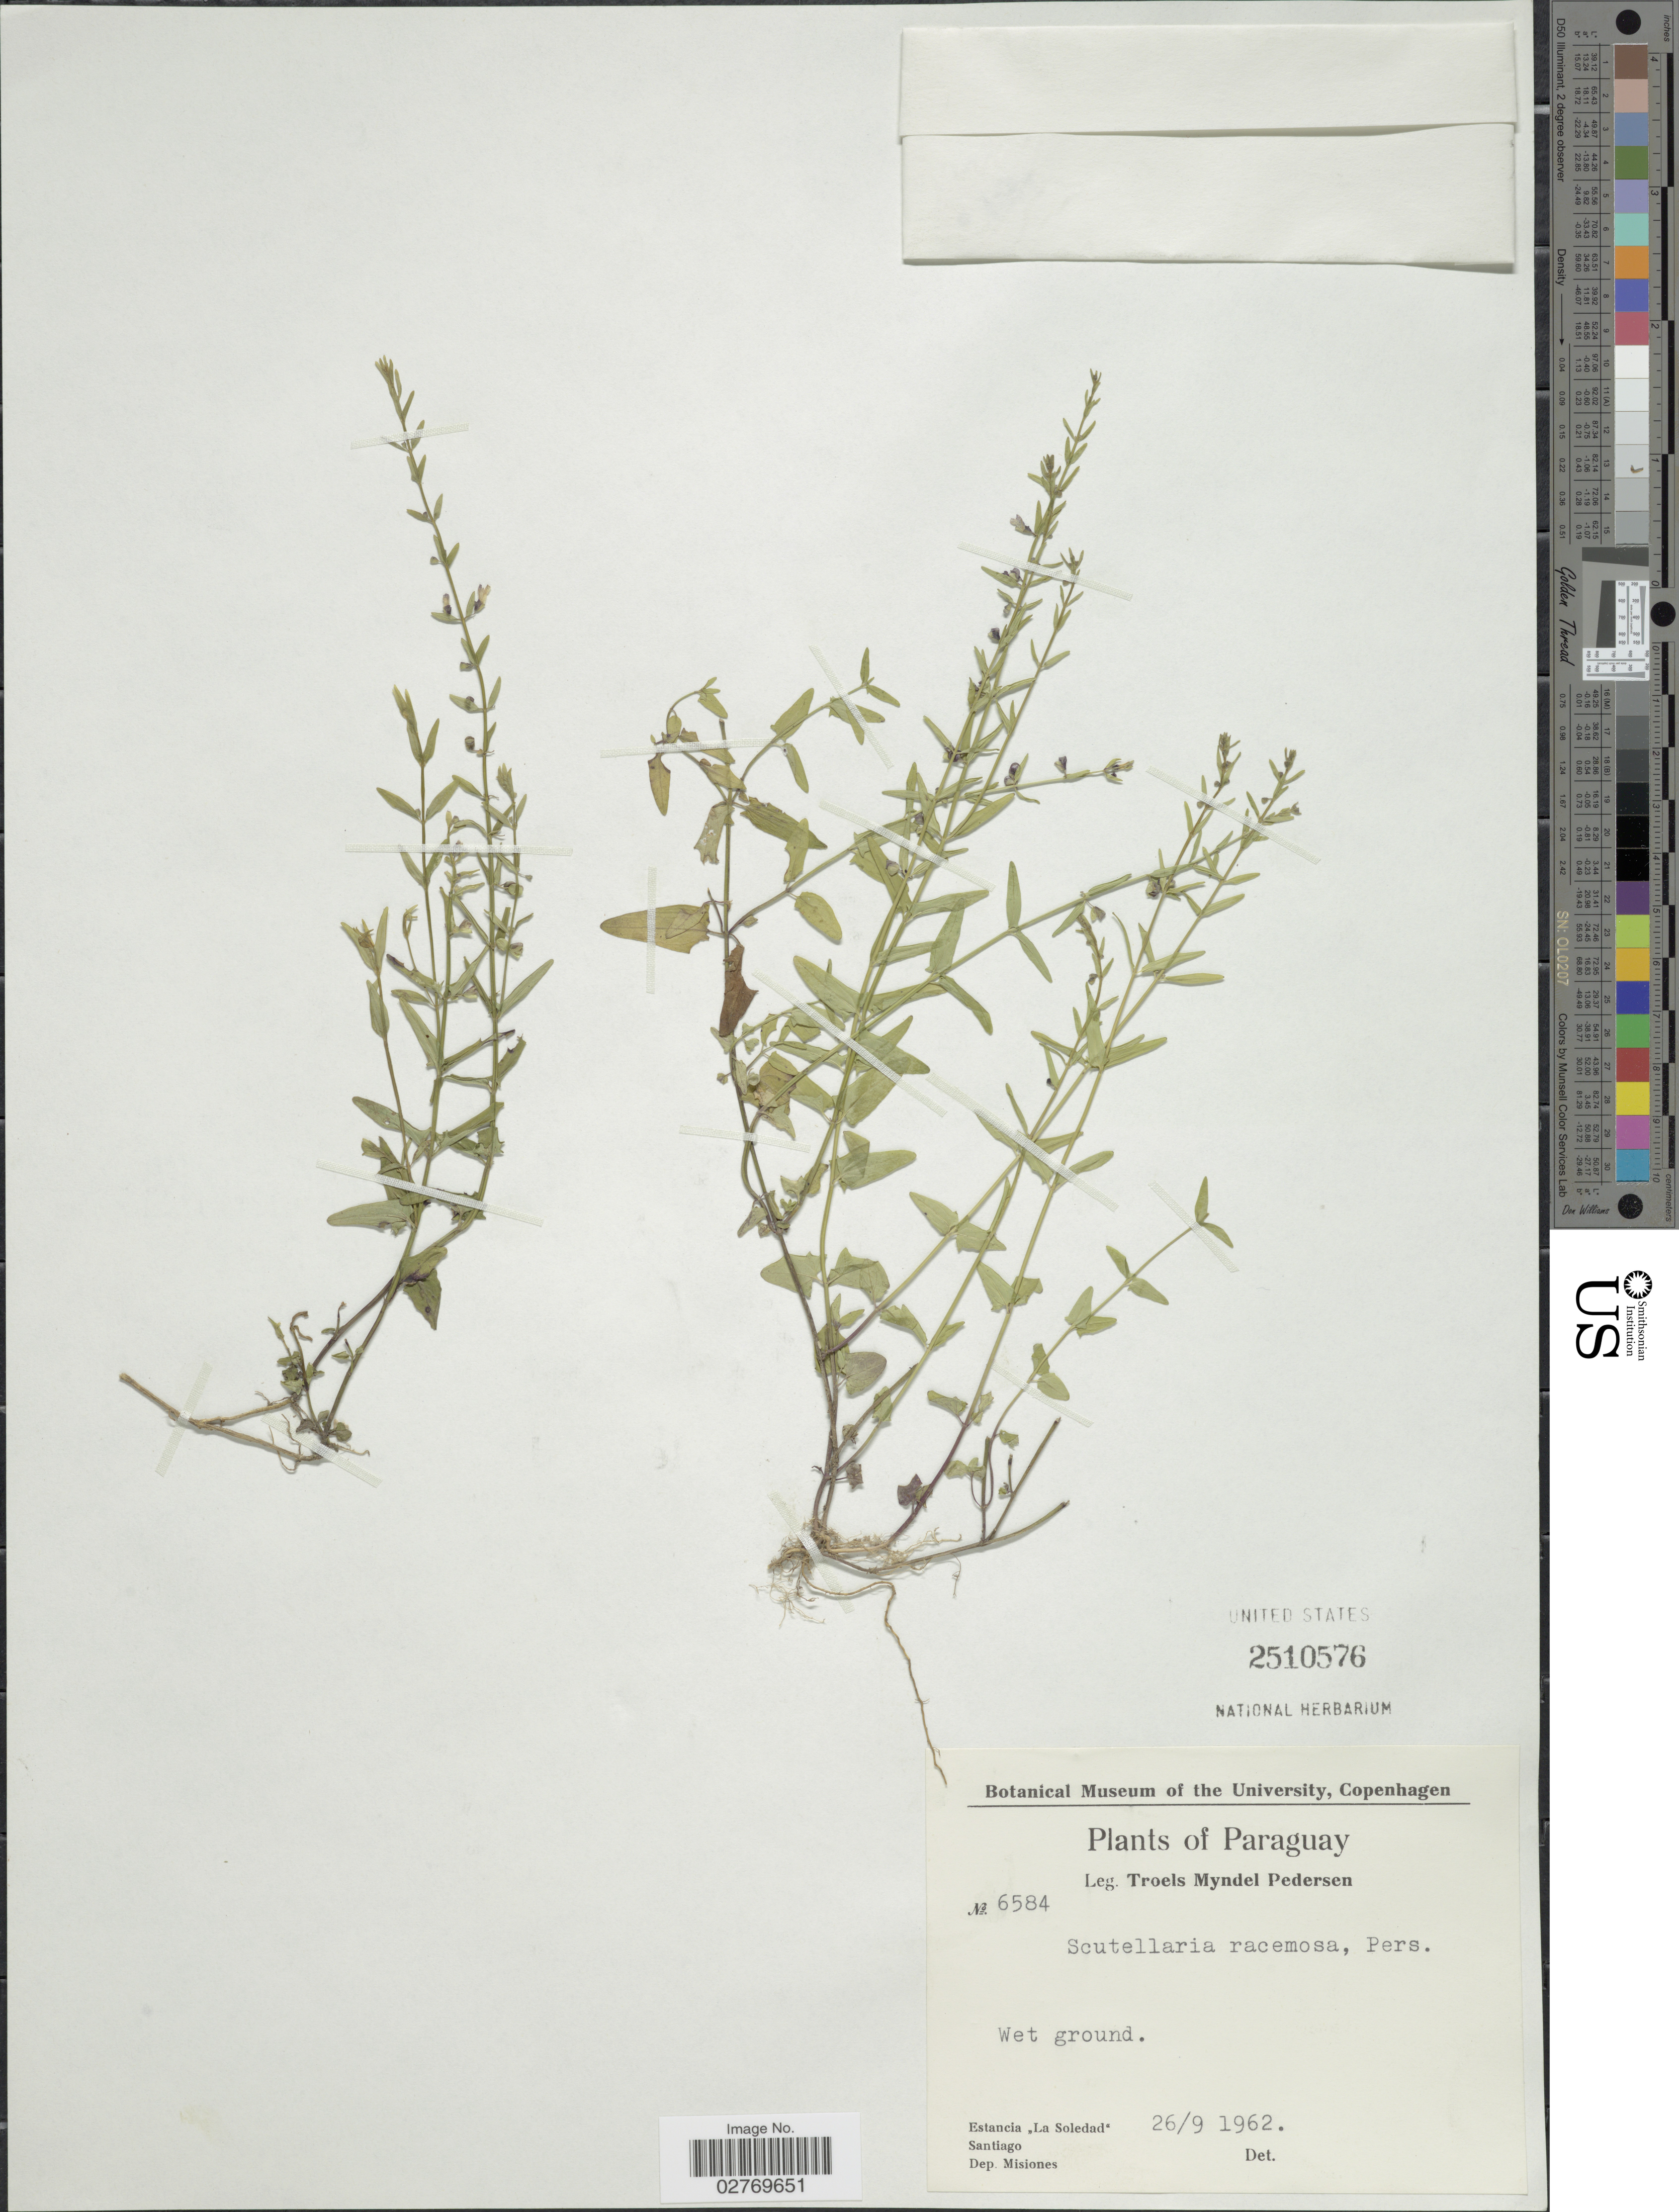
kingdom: Plantae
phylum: Tracheophyta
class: Magnoliopsida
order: Lamiales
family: Lamiaceae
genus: Scutellaria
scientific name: Scutellaria racemosa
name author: Pers.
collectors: T. Pederson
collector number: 6584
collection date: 1962-09-26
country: Paraguay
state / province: Misiones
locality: Estancia "La Soledad". Santiago.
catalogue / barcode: US 2510576